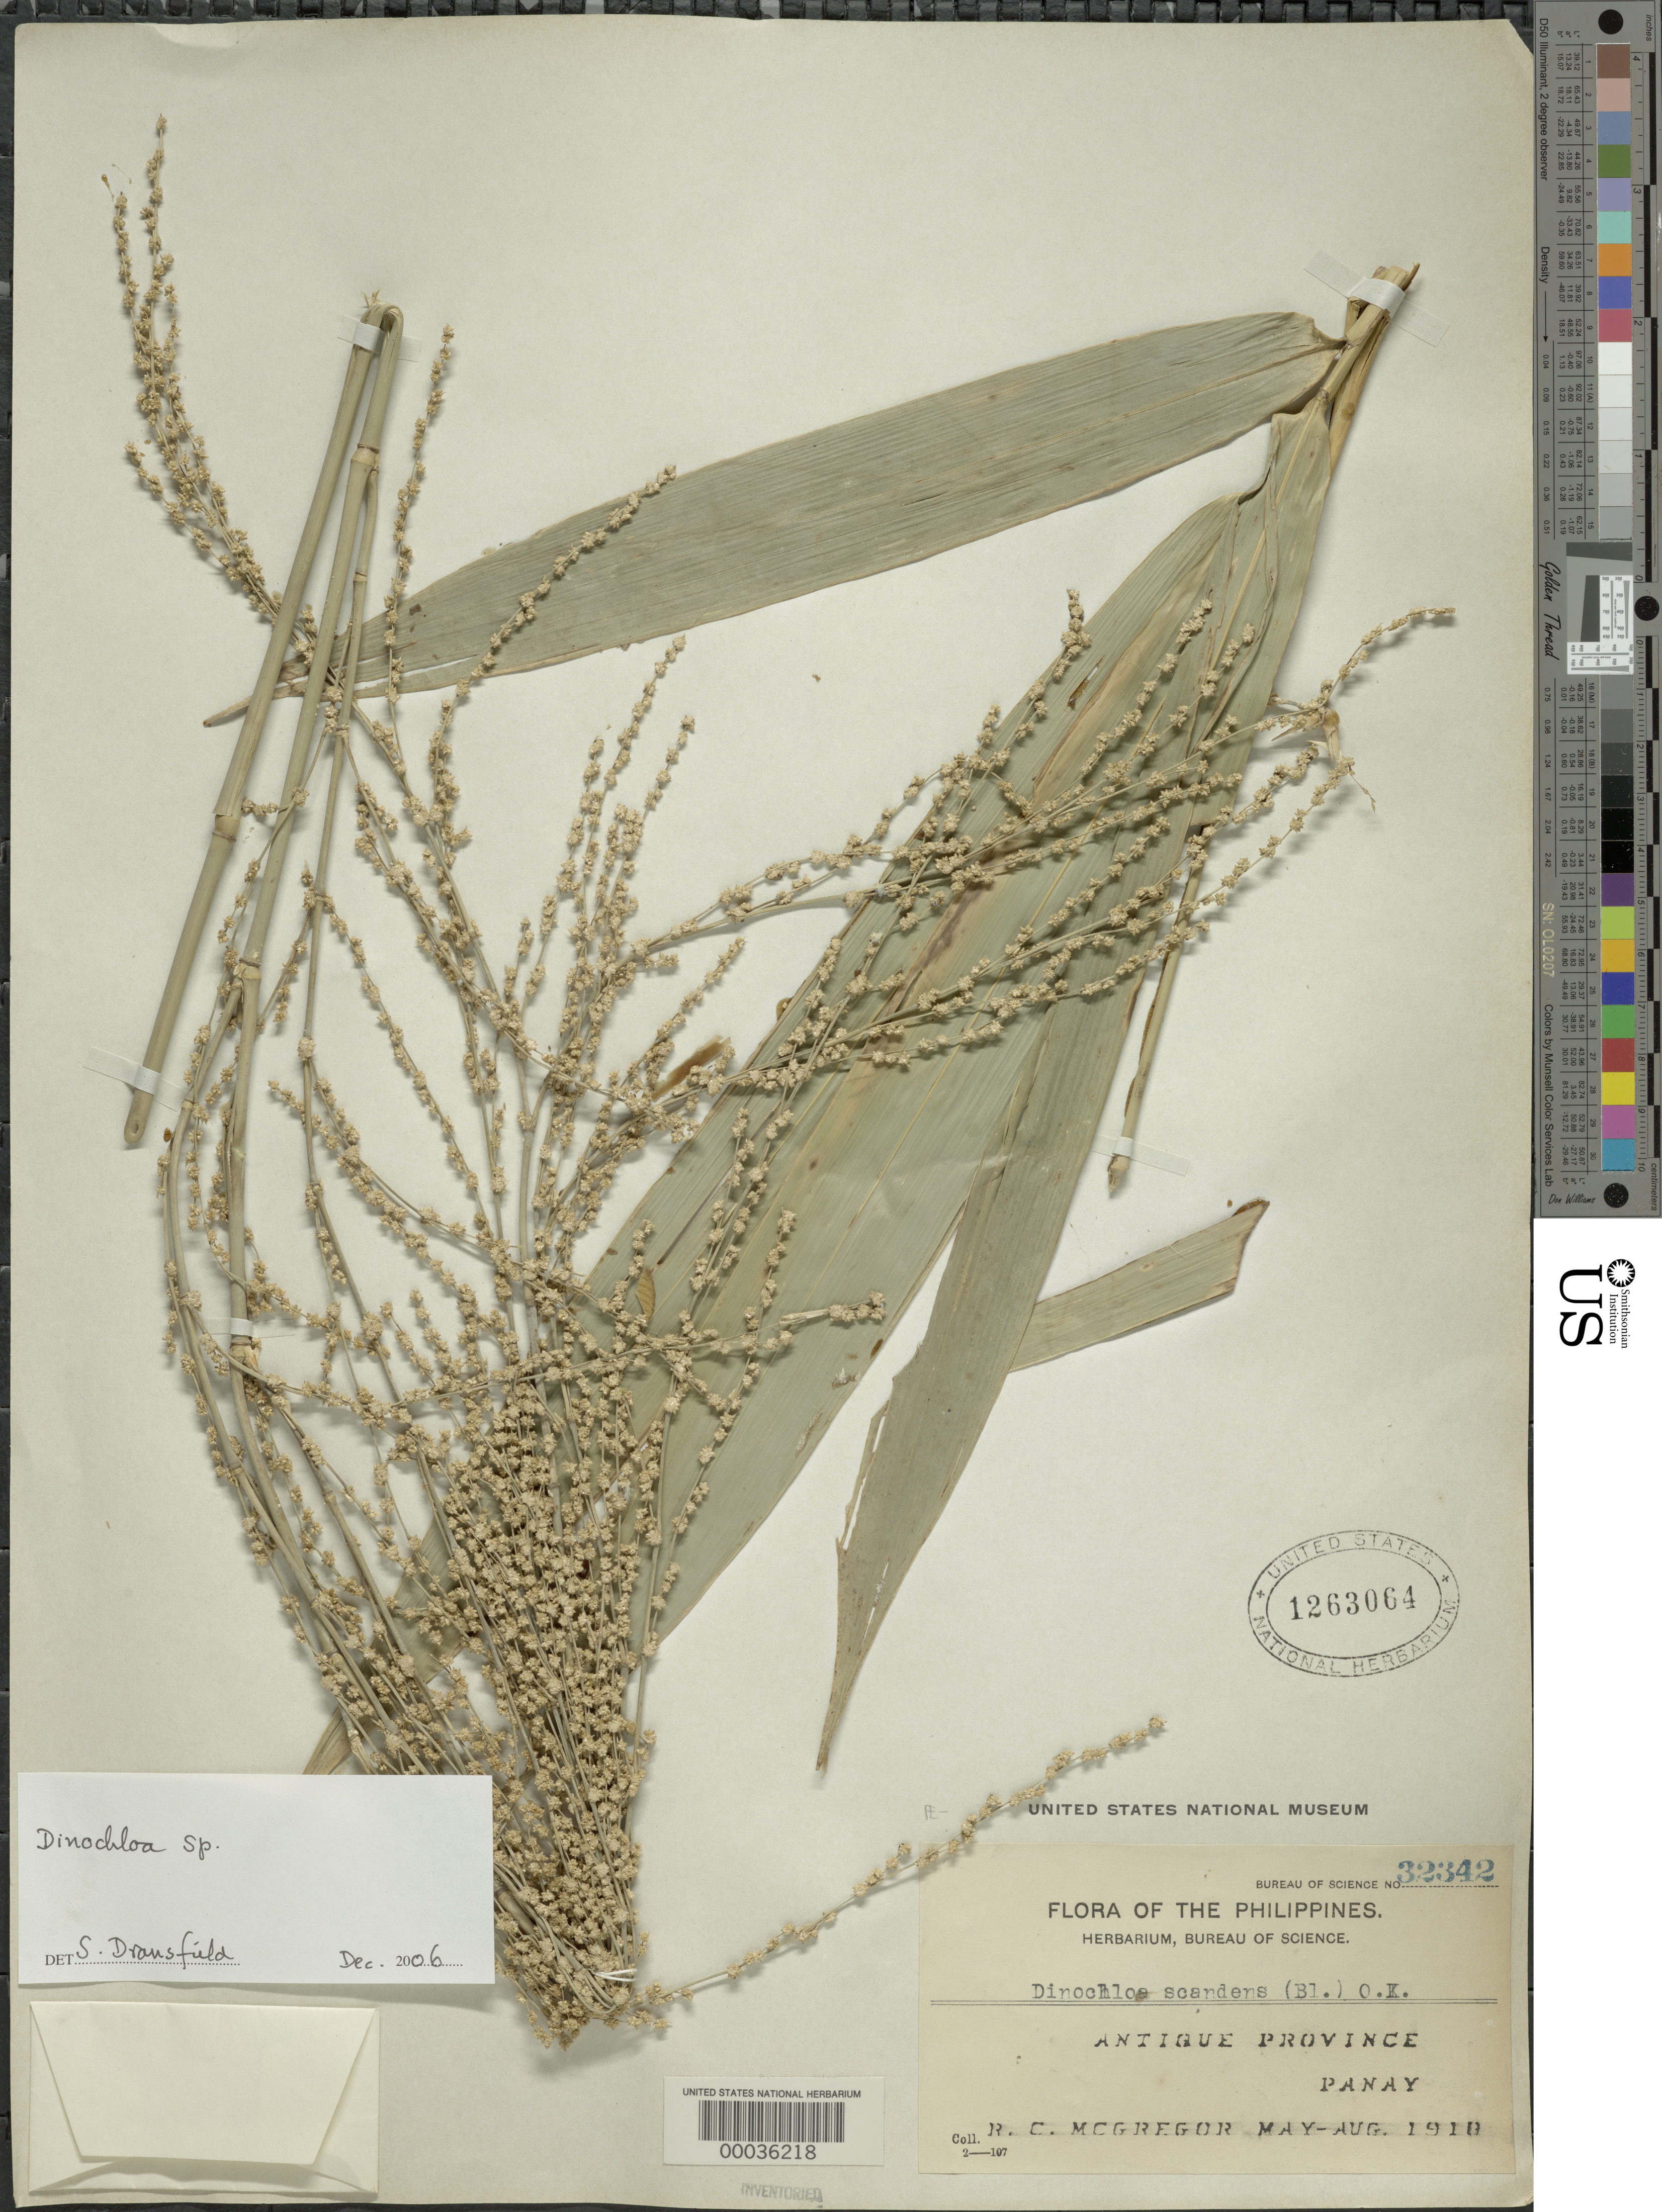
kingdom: Plantae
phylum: Tracheophyta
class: Liliopsida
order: Poales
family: Poaceae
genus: Dinochloa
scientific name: Dinochloa sp.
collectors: R. C. McGregor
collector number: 32342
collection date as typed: May 1918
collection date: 1918-05/1918-08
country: Philippines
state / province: Western Visayas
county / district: Antique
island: Panay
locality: Panay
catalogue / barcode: US 1263064